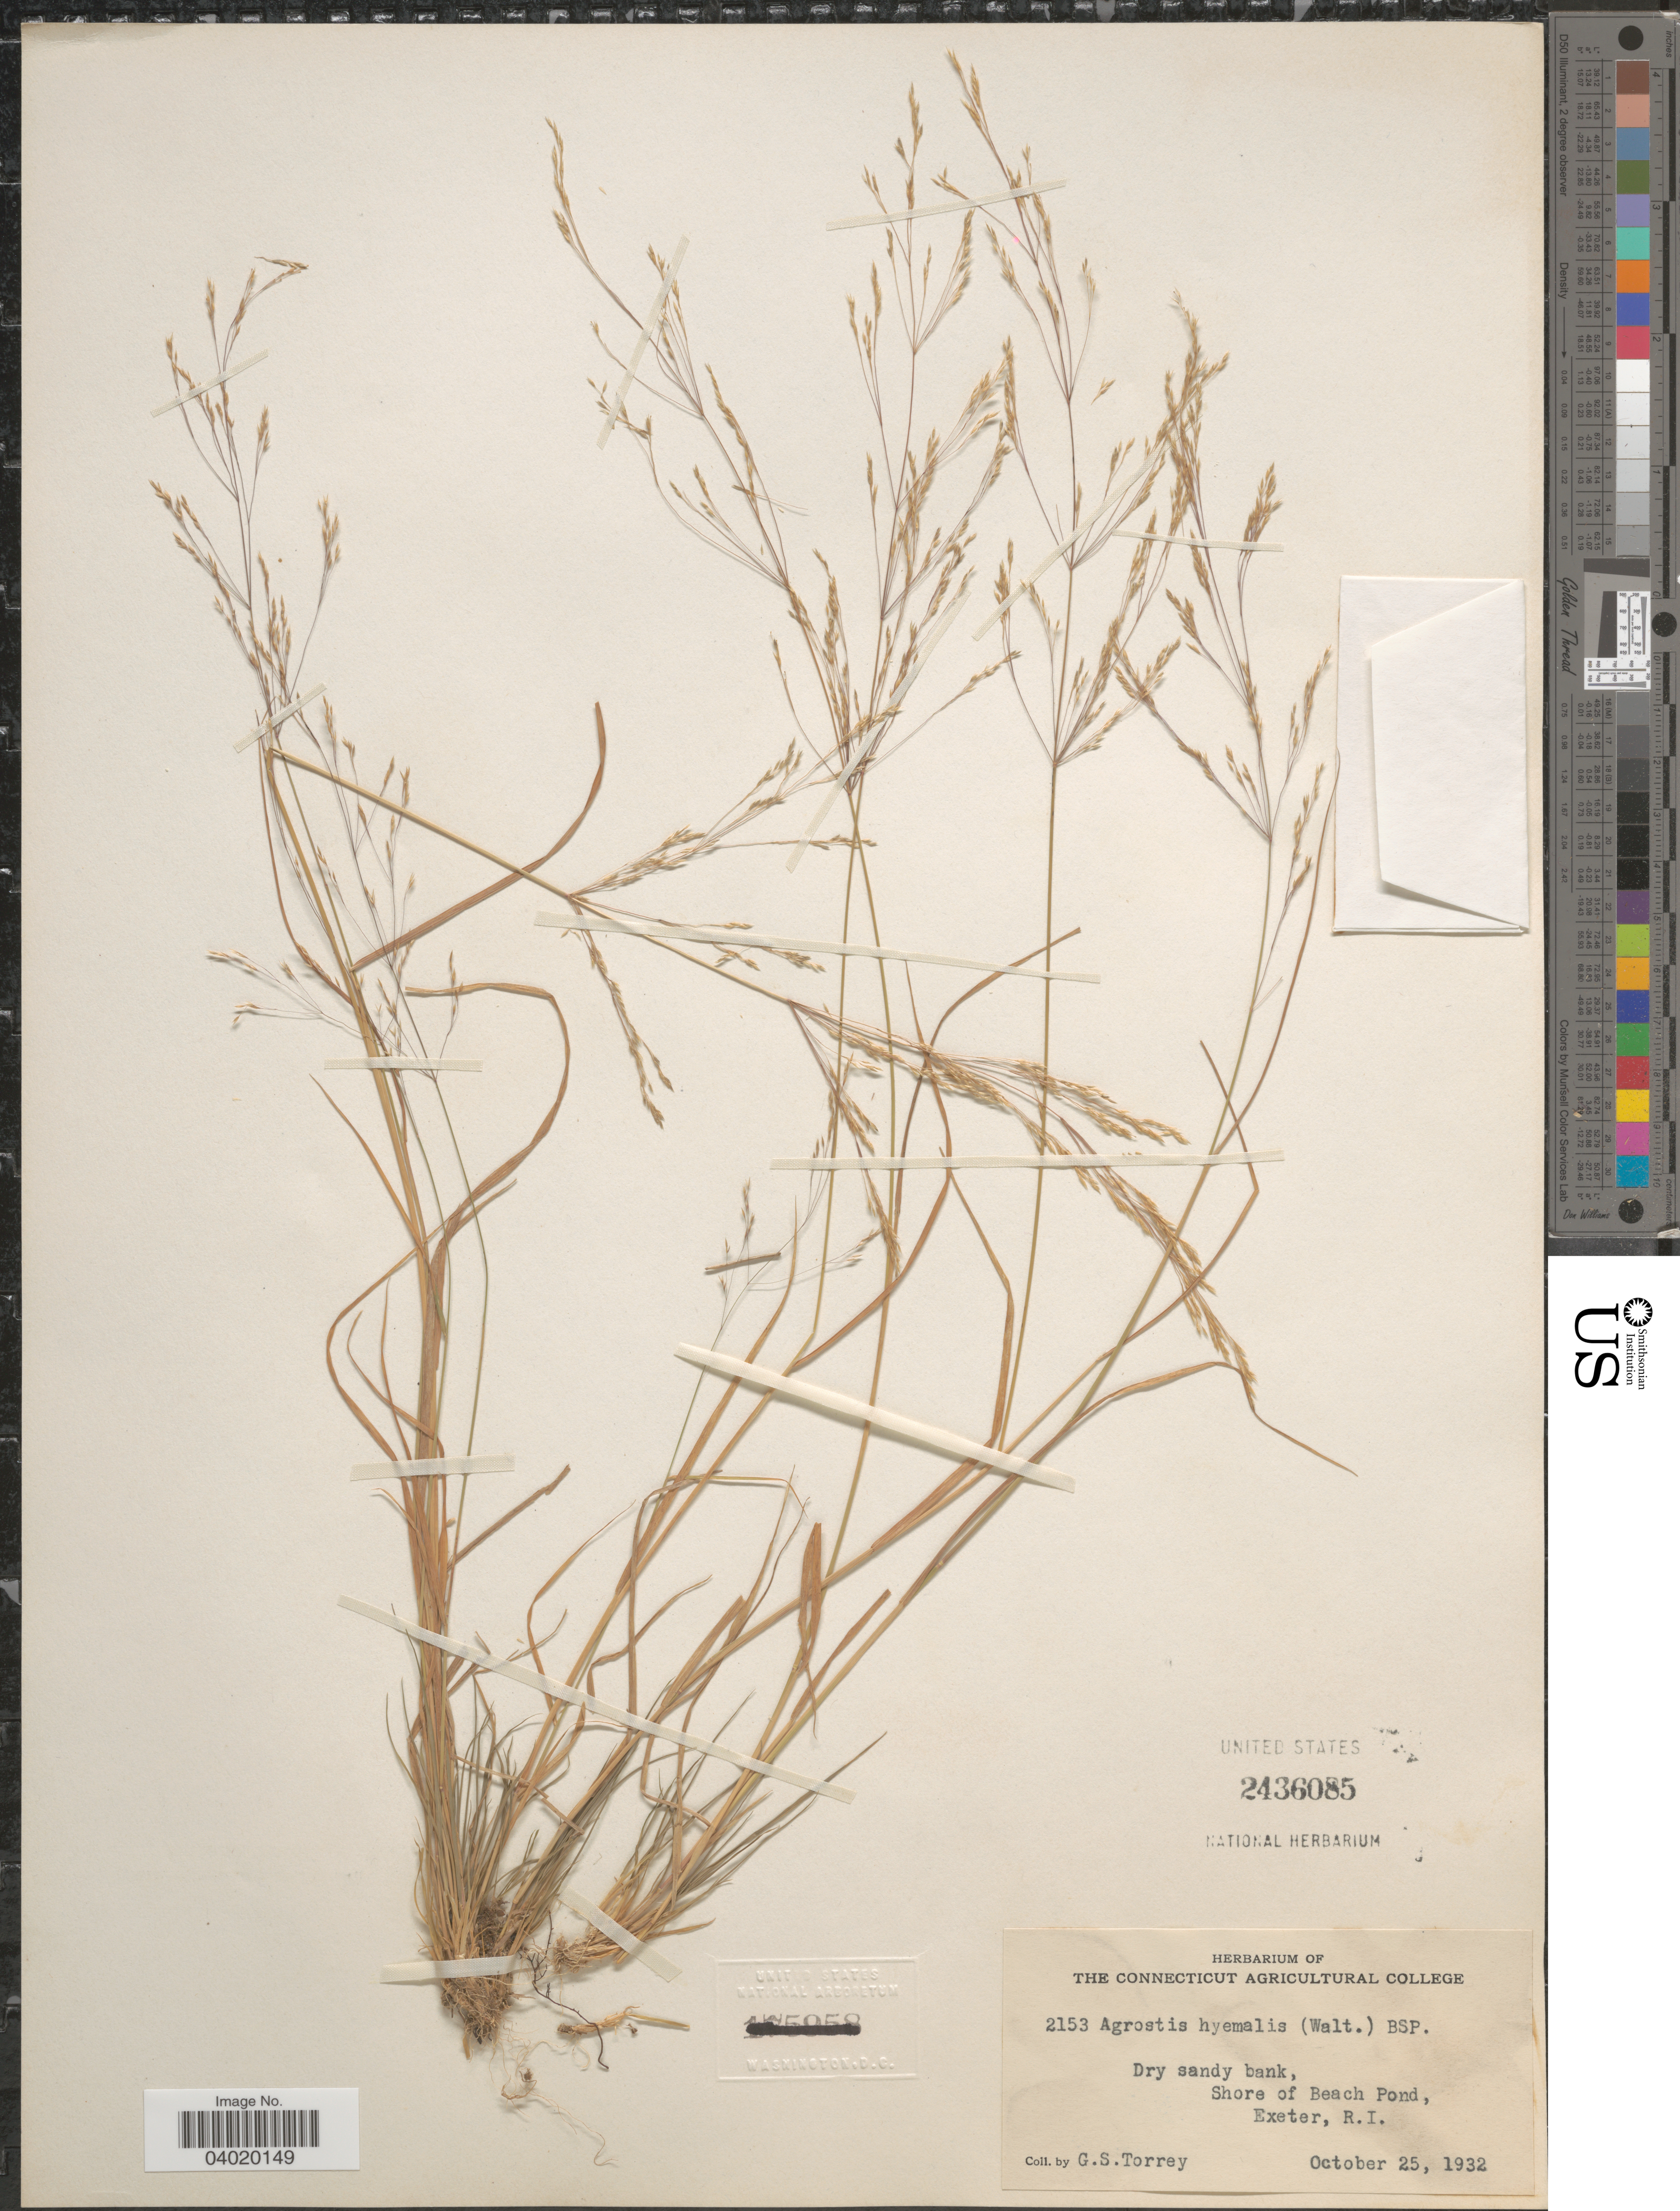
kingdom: Plantae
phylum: Tracheophyta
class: Liliopsida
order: Poales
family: Poaceae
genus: Agrostis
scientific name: Agrostis hyemalis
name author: (Walter) Britton et al.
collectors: G. S. Torrey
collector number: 2153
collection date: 1932-10-25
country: United States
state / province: Rhode Island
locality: Dry sandy bank, Shore of Beach Pond, Exeter, R. I.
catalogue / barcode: US 2436085